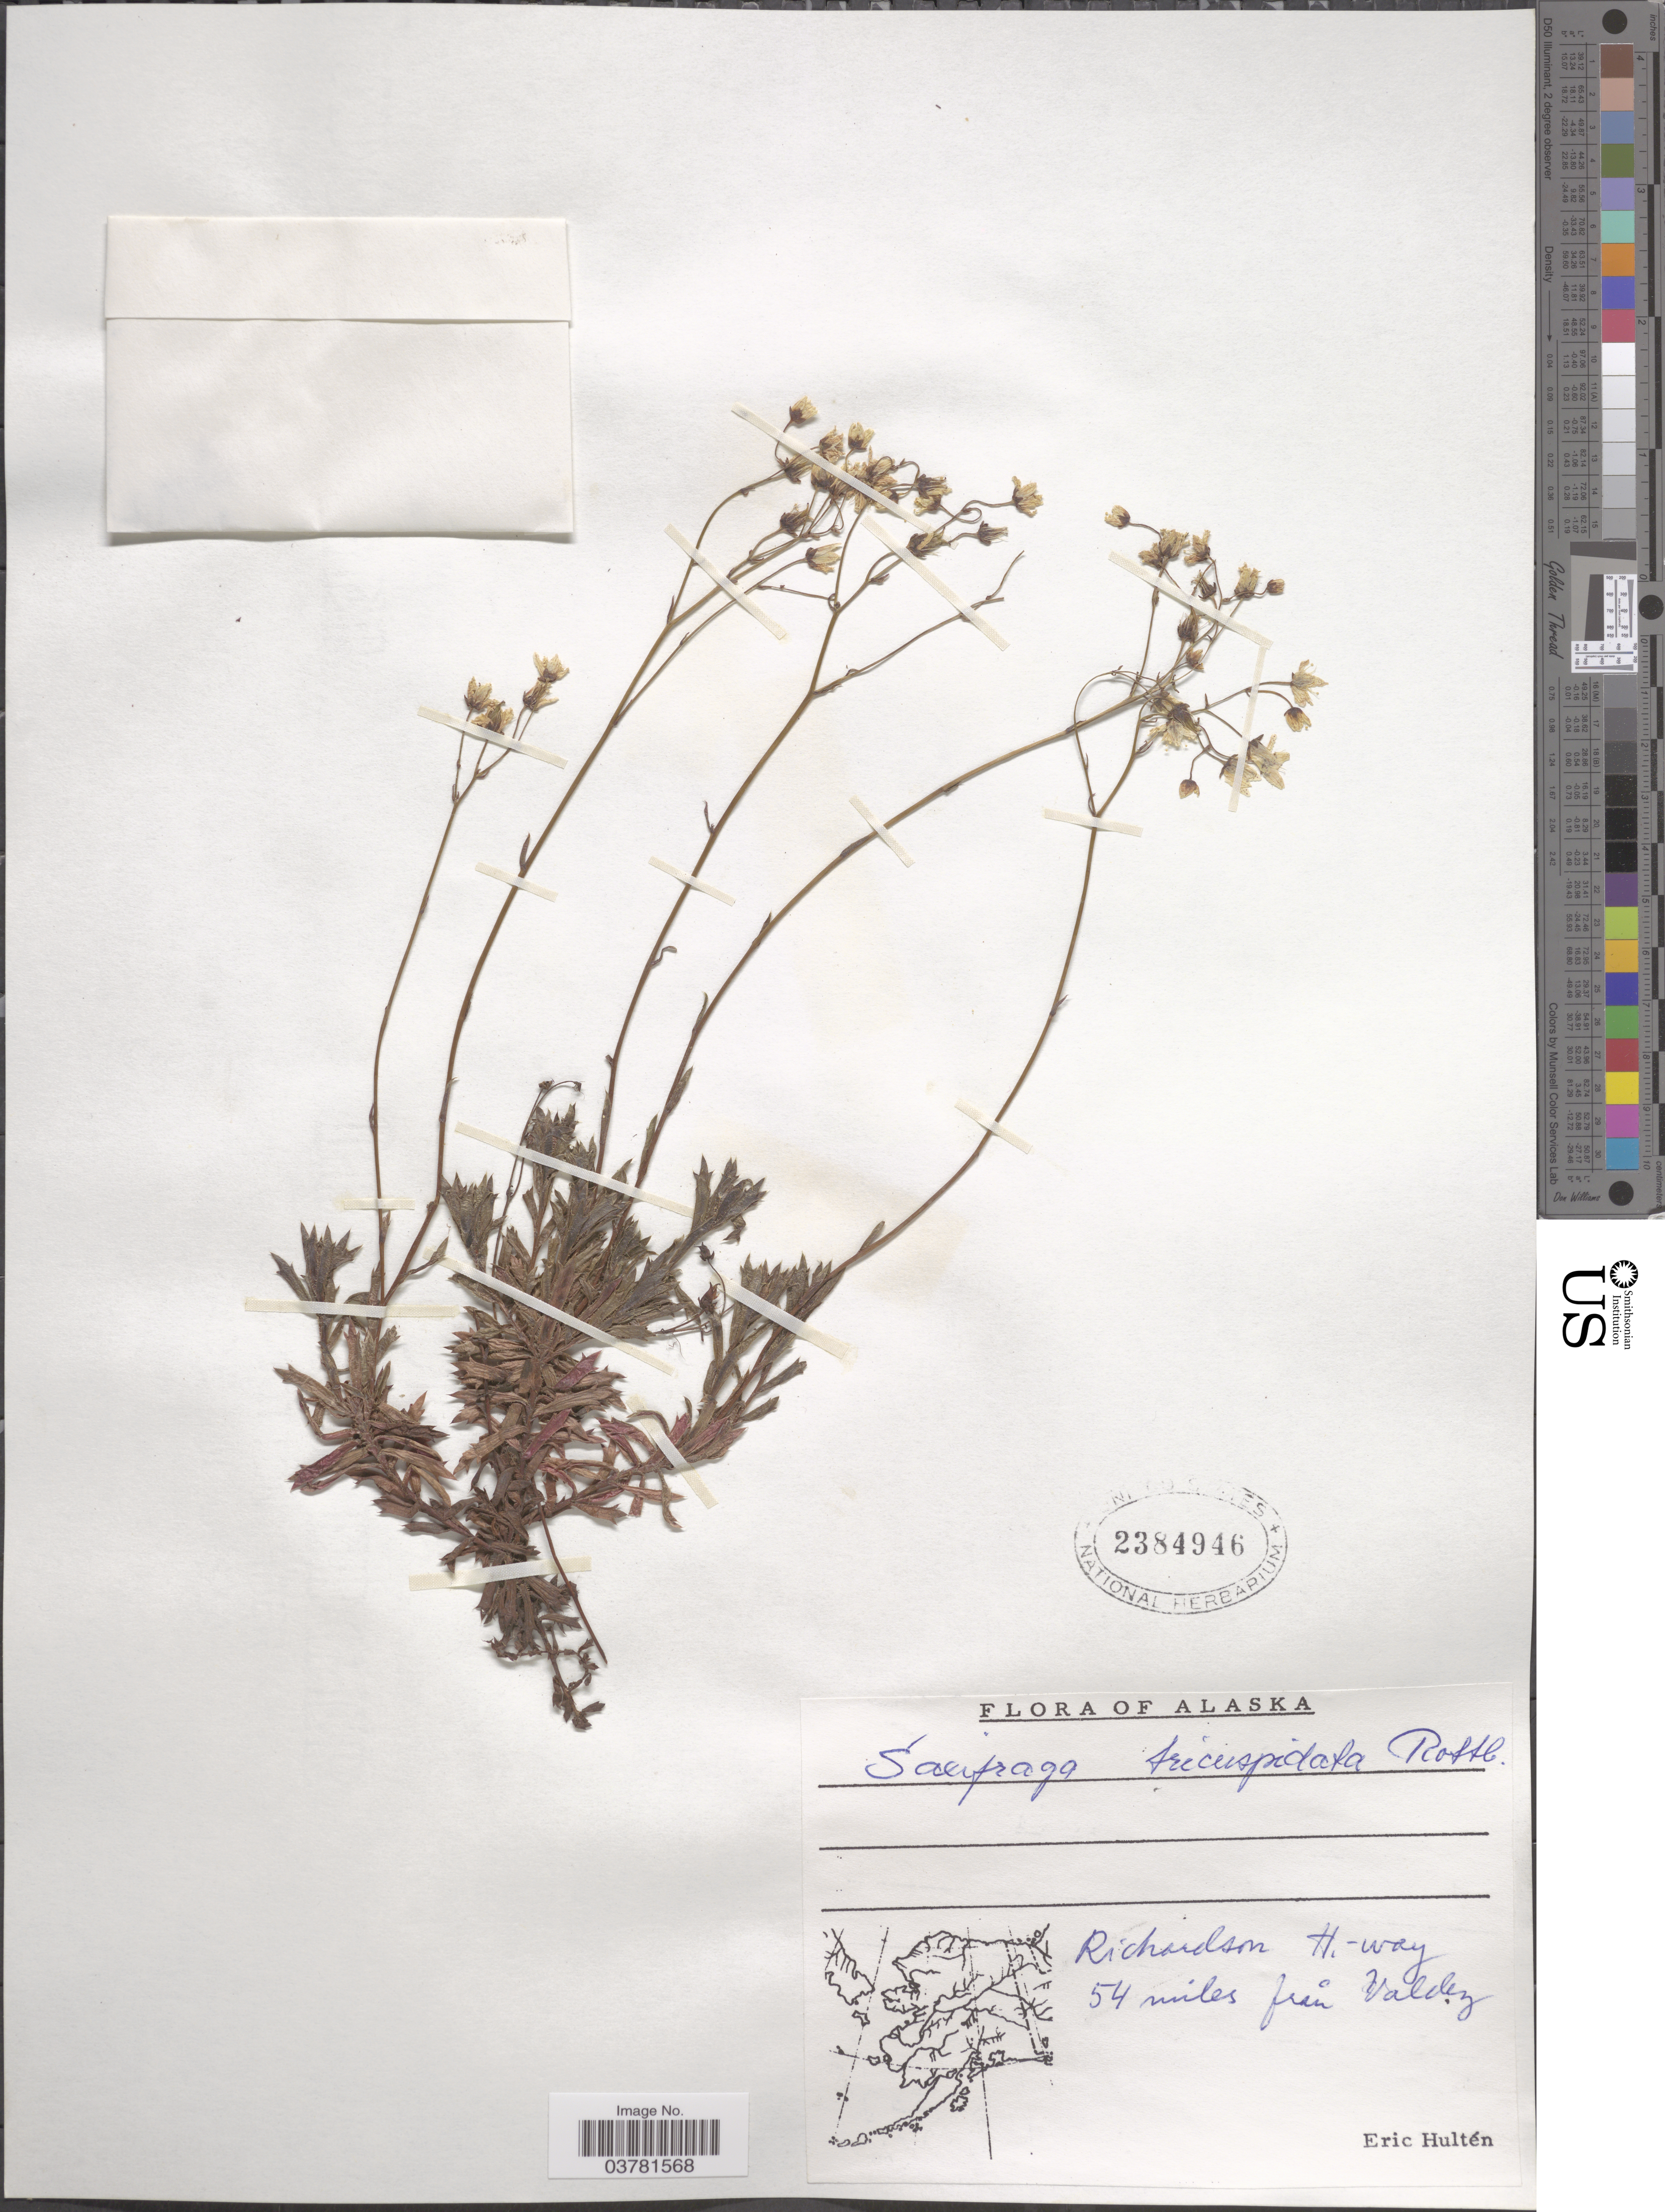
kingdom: Plantae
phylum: Tracheophyta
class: Magnoliopsida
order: Saxifragales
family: Saxifragaceae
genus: Saxifraga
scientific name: Saxifraga tricuspidata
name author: Rottb.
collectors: E. G. Hultén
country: United States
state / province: Alaska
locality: Richardson H.-way. 54 miles from Valdez.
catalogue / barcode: US 2384946